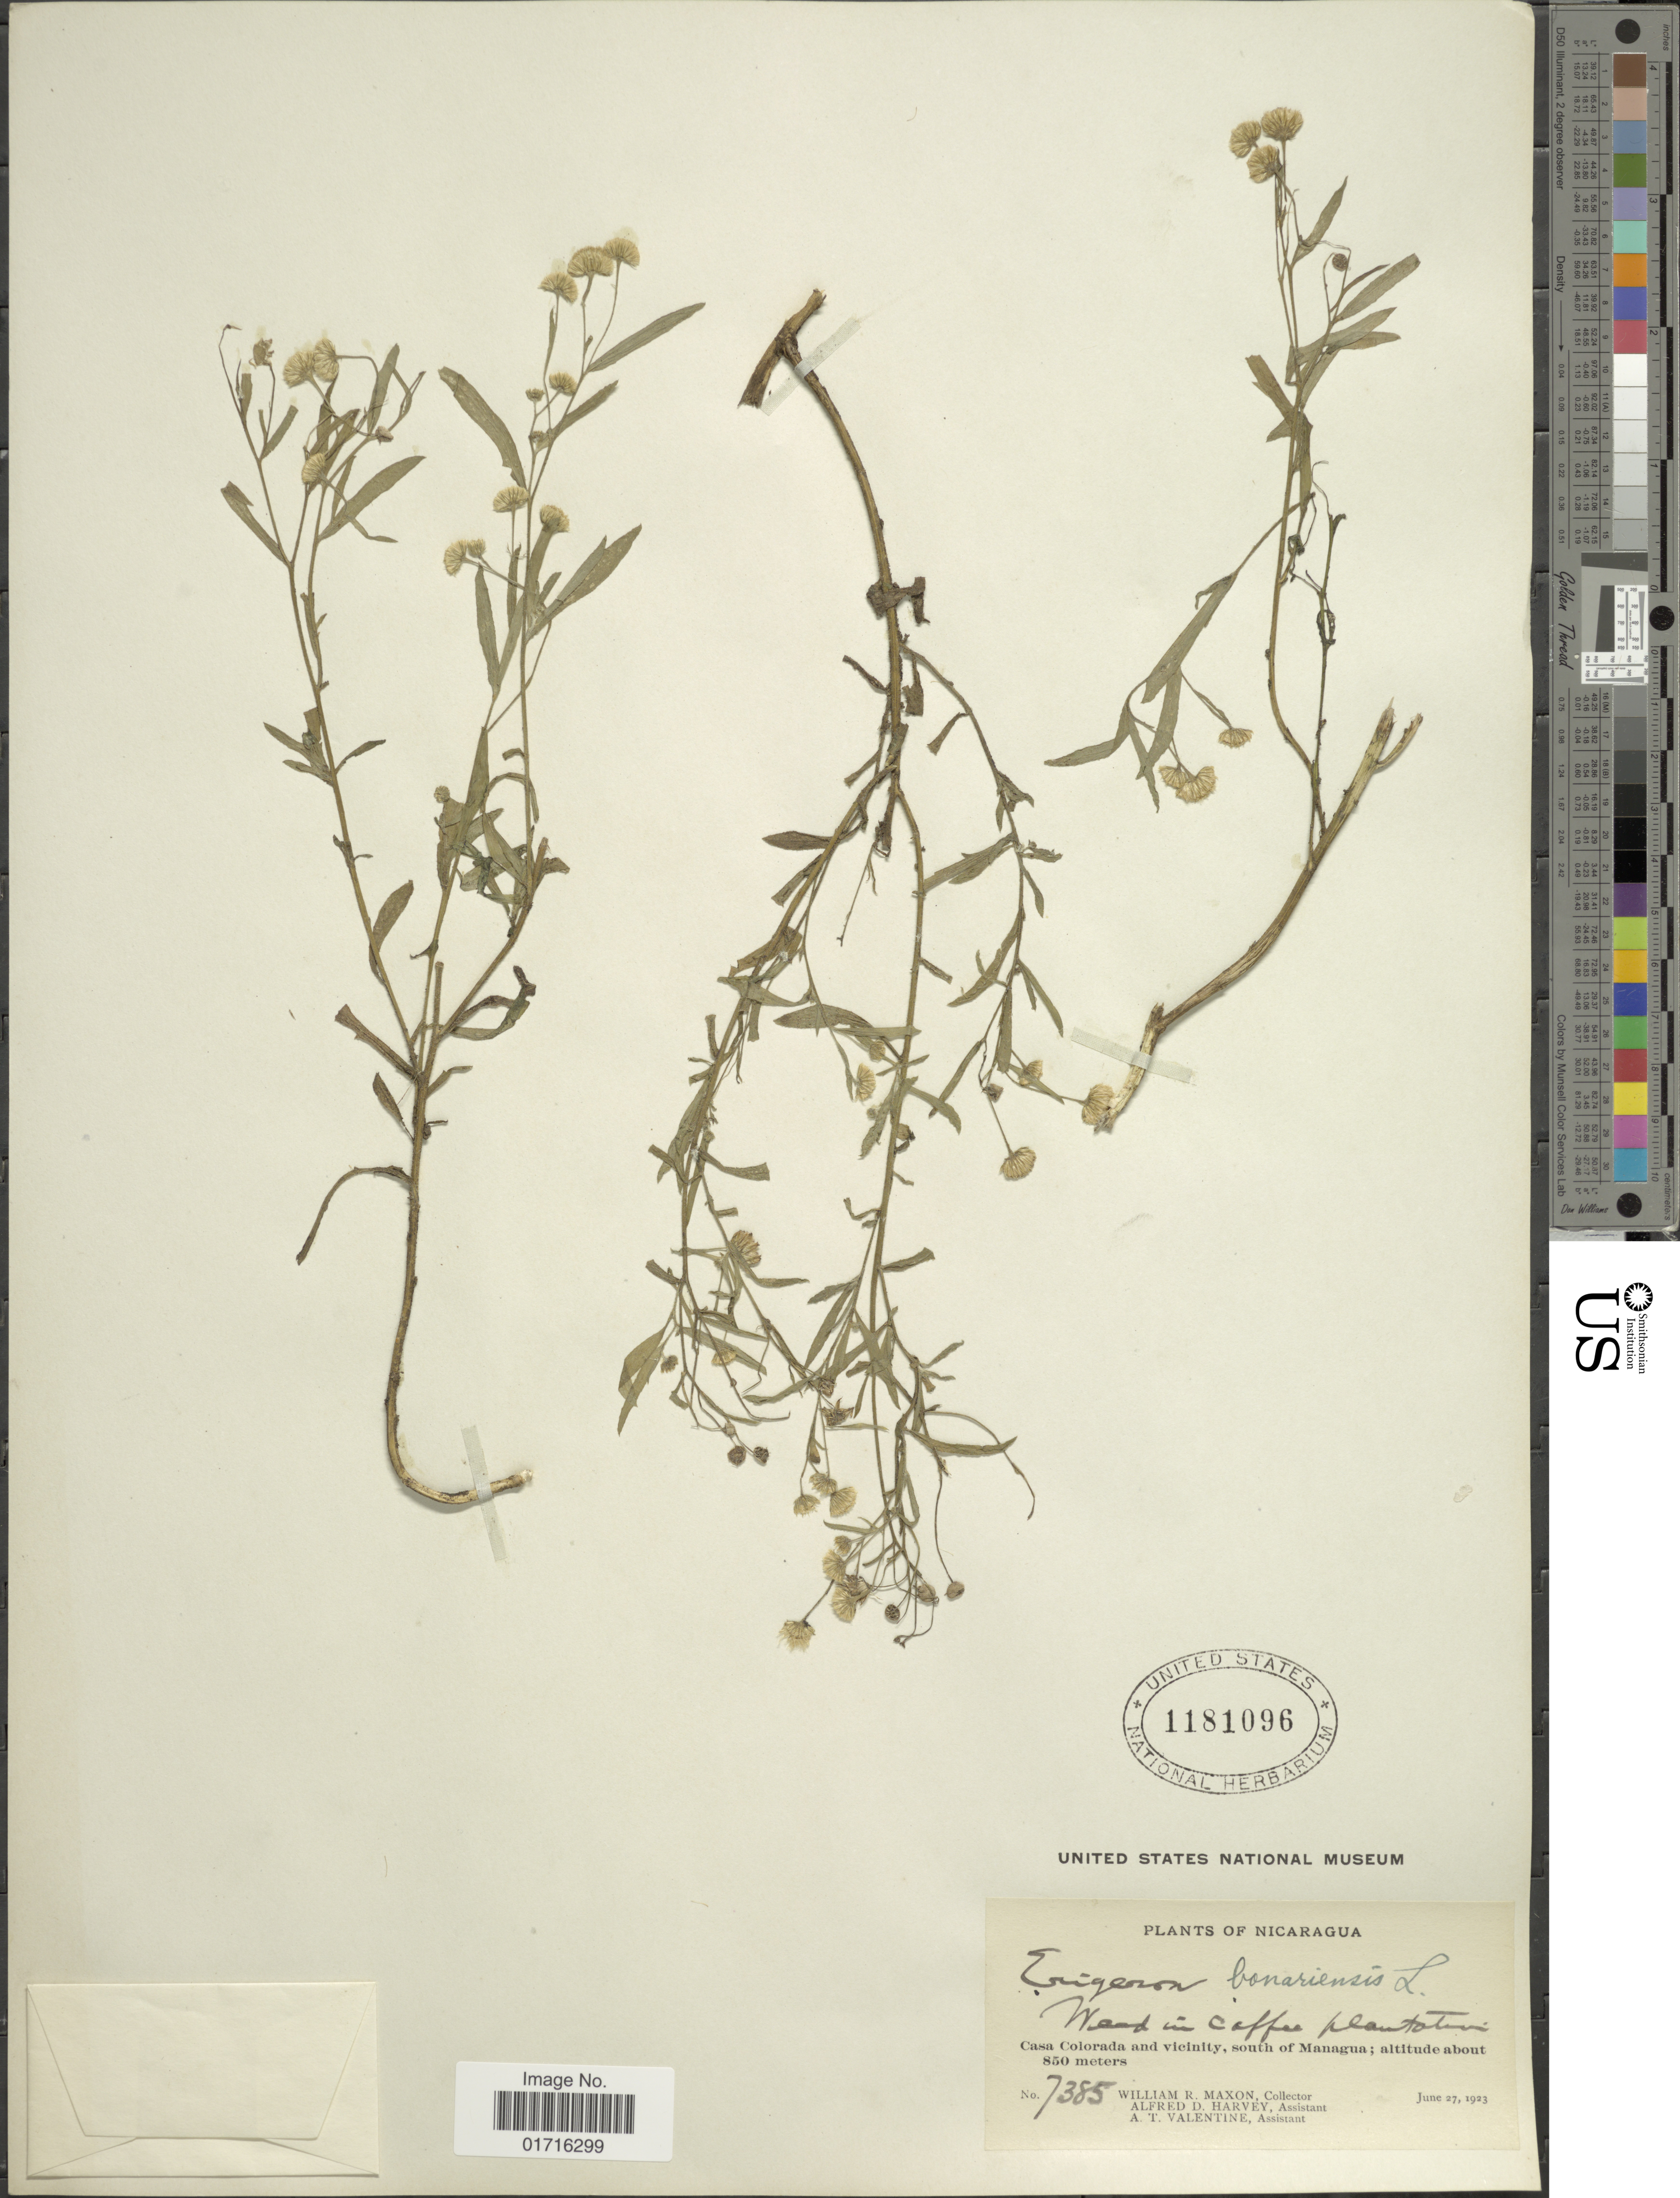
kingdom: Plantae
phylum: Tracheophyta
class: Magnoliopsida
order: Asterales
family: Asteraceae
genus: Conyza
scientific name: Conyza bonariensis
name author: (L.) Cronq.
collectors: W. R. Maxon, A. D. Harvey & A. Valentine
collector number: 7385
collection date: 1923-06-27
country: Nicaragua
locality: Casa Colorada and vicinity, south of Managua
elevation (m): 850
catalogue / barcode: US 1181096